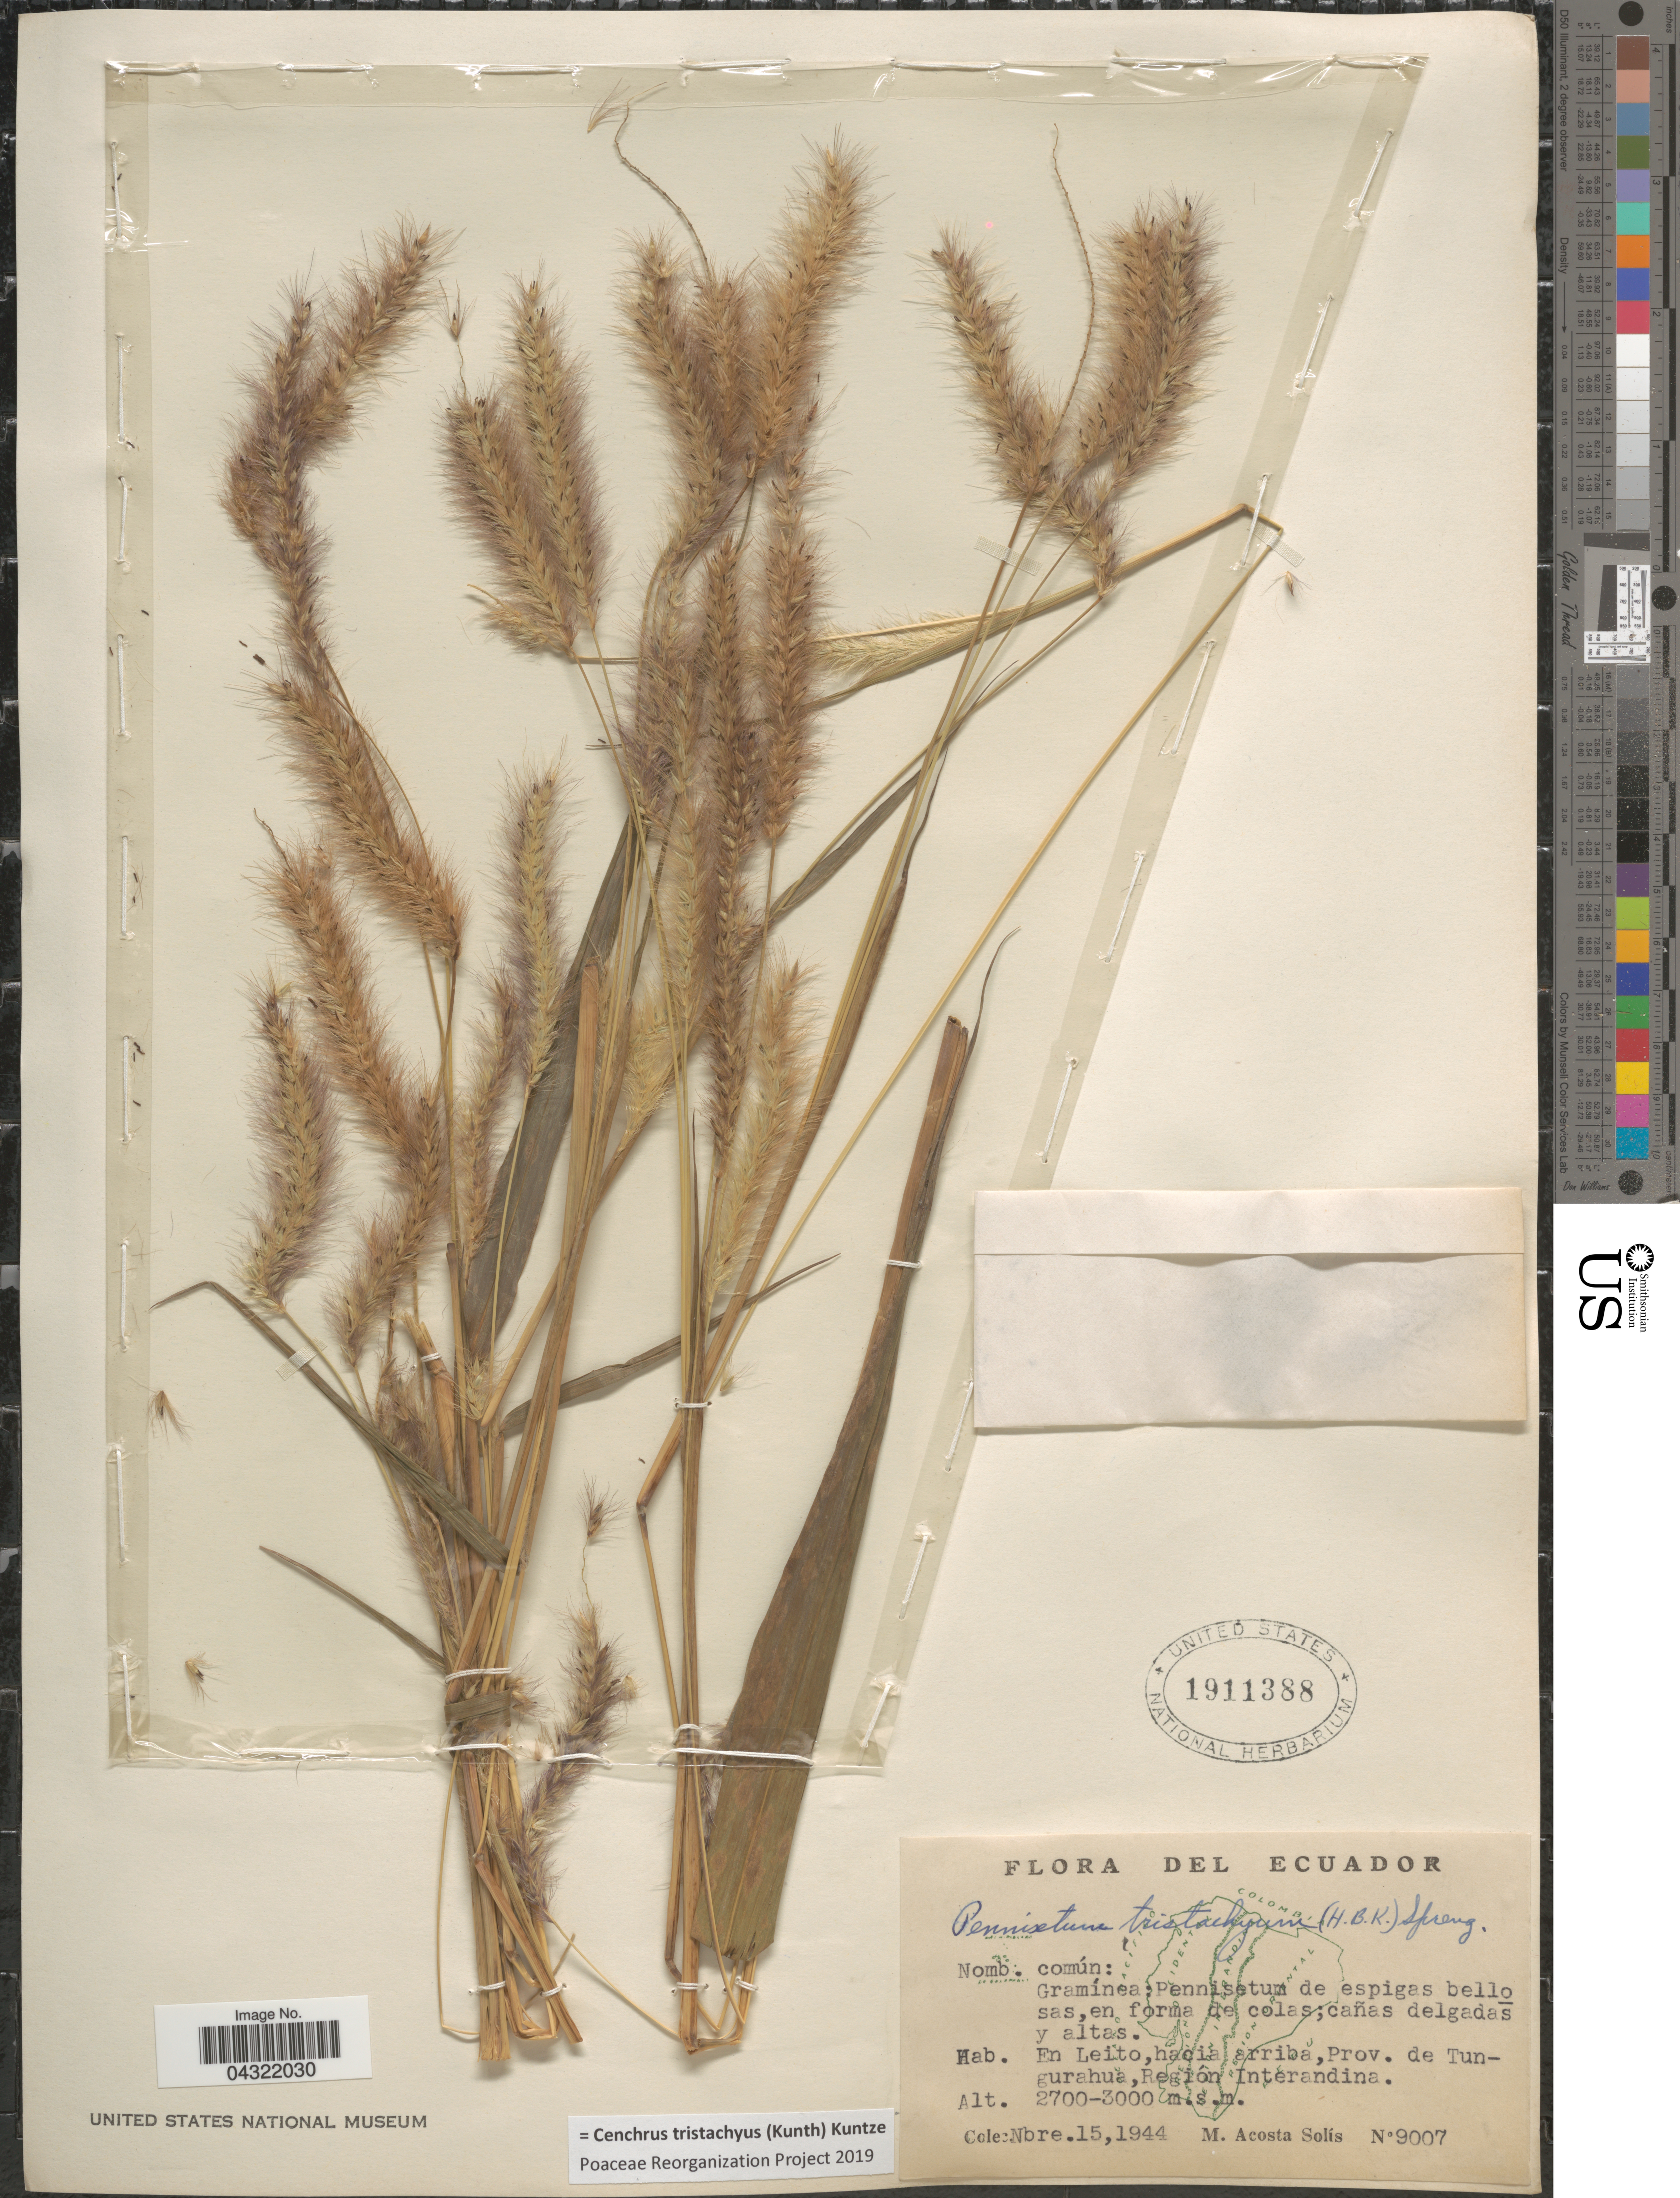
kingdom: Plantae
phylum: Tracheophyta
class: Liliopsida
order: Poales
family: Poaceae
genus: Cenchrus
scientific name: Cenchrus tristachyus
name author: (Kunth) Kuntze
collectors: M. Acosta Solis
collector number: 9007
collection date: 1944-11-15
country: Ecuador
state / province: Tungurahua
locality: En Leito, hacia arriba, Región Interandina.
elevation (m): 2700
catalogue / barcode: US 1911388